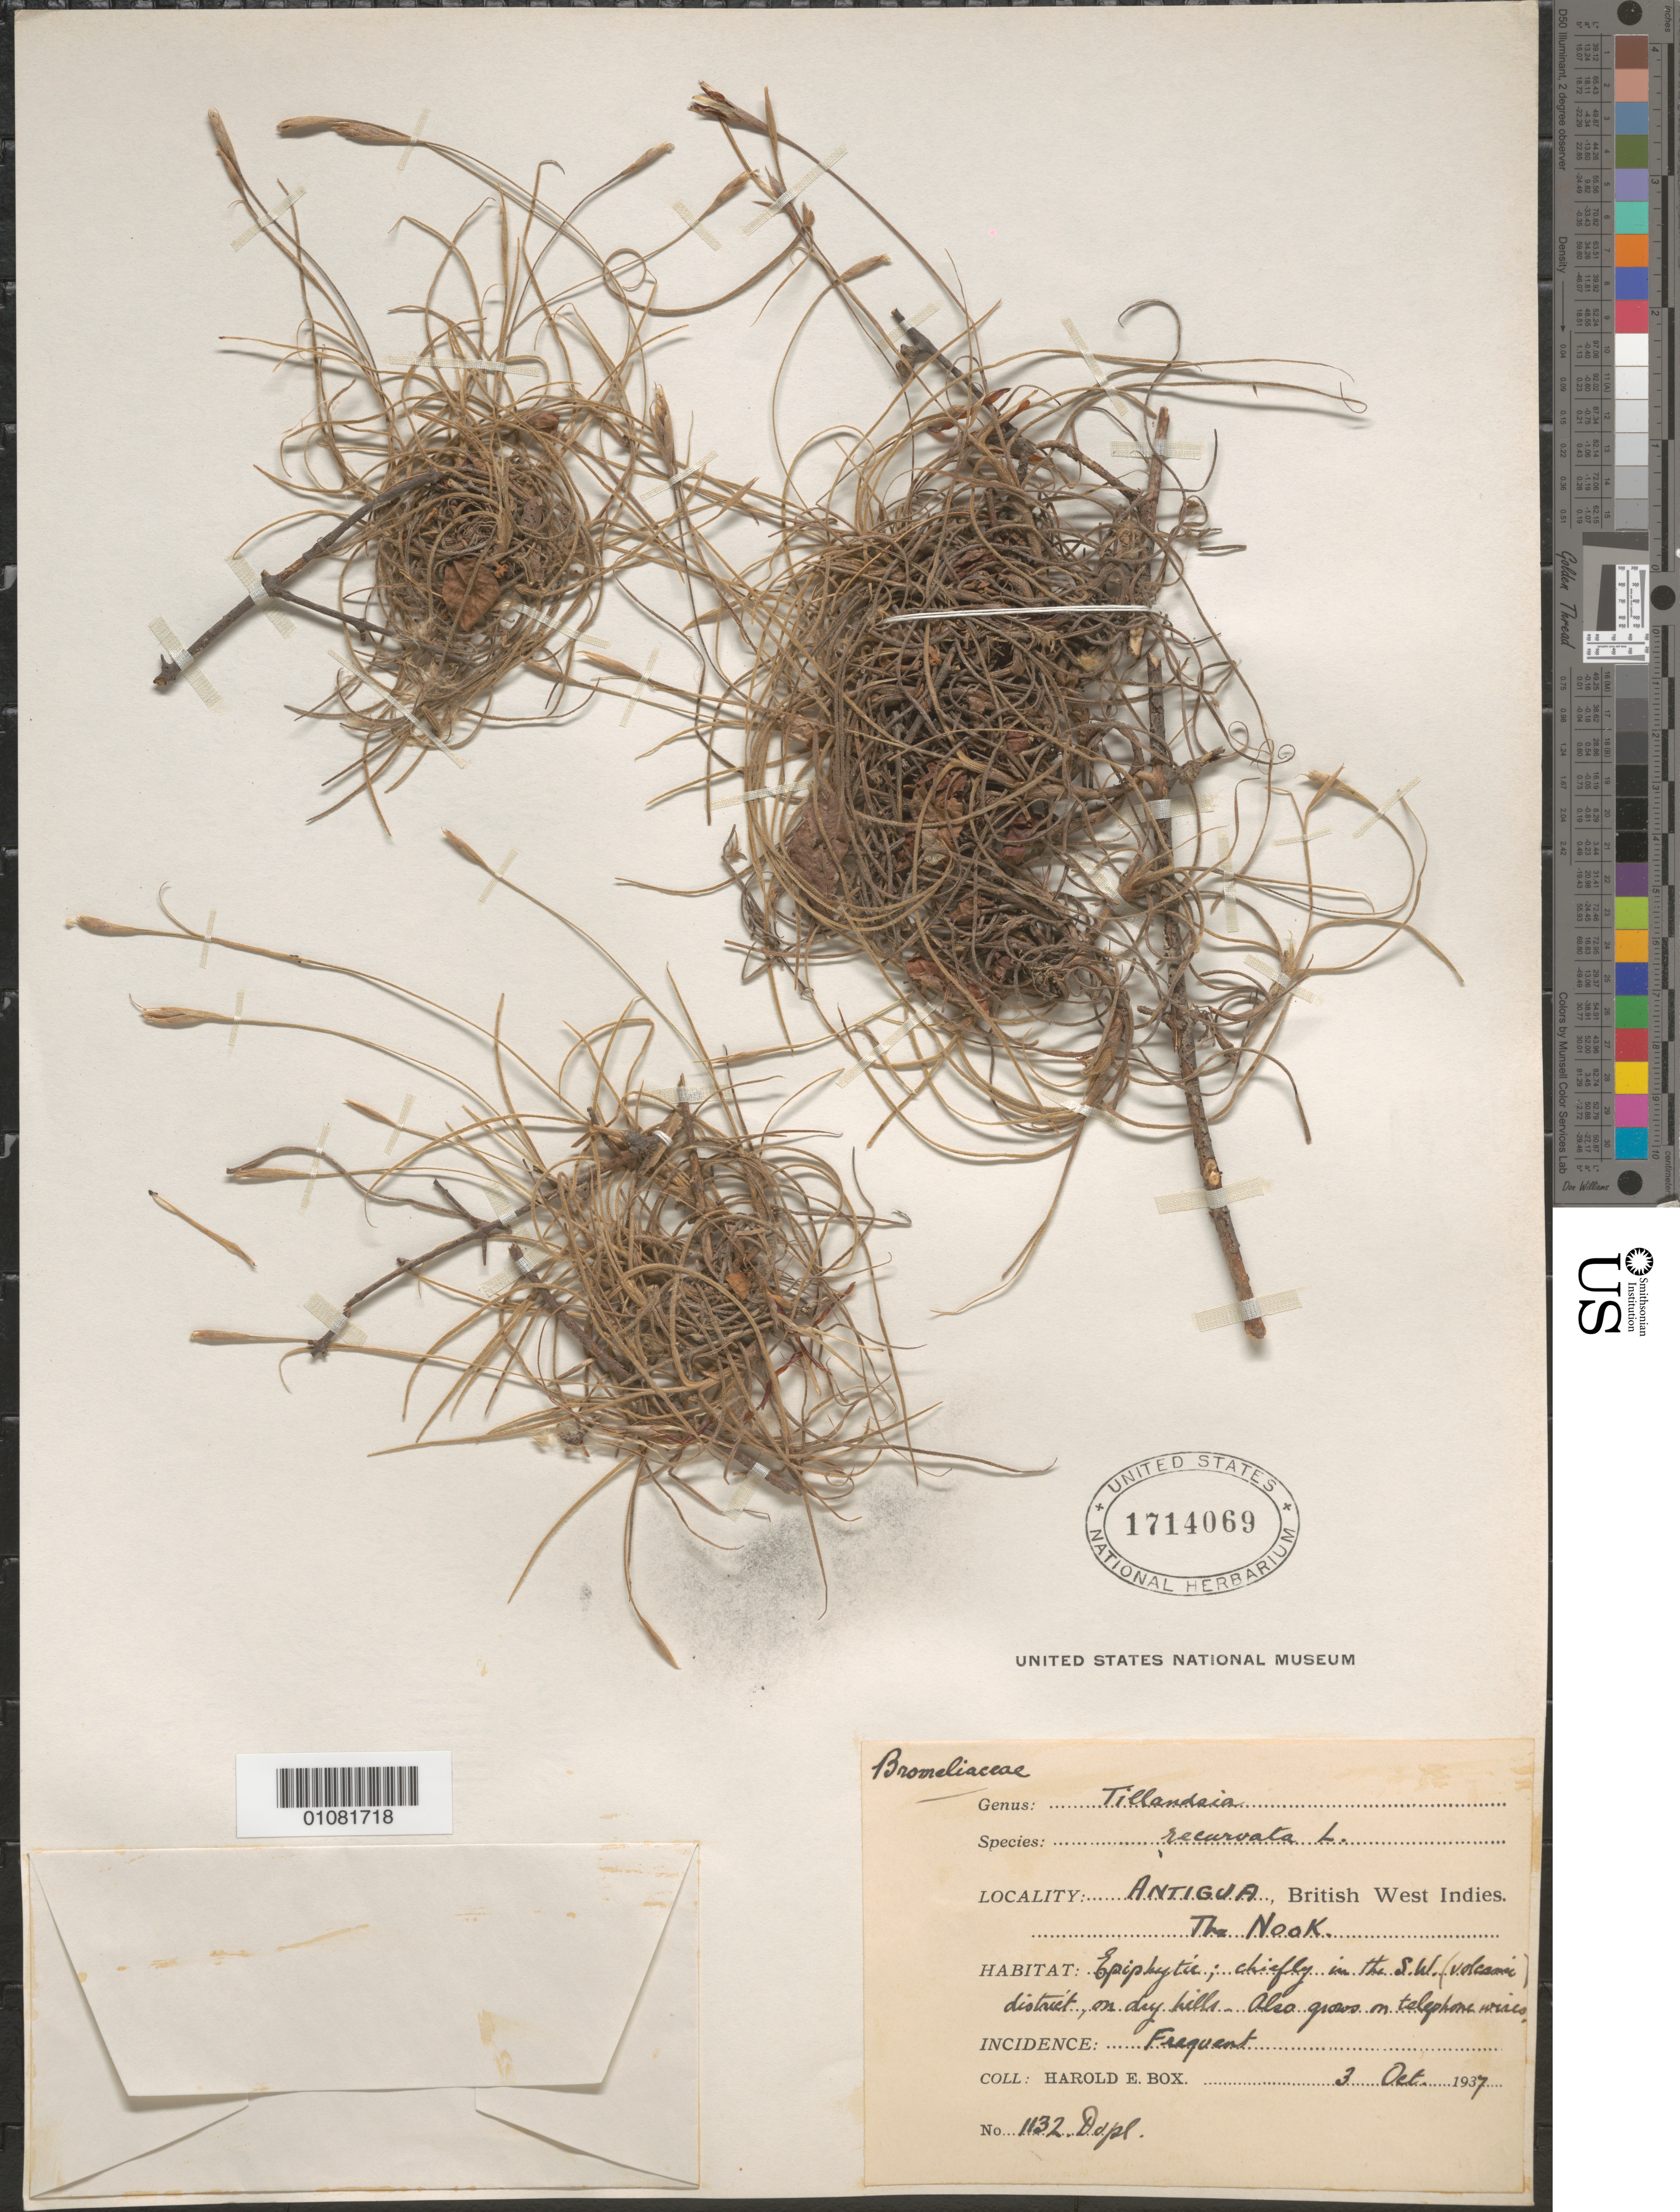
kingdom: Plantae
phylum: Tracheophyta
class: Liliopsida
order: Poales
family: Bromeliaceae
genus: Tillandsia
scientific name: Tillandsia recurvata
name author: L.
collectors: H. E. Box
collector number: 1132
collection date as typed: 03 Oct 1937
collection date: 1937-10-03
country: Antigua and Barbuda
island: Antigua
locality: The Nook, SW (volcanic) district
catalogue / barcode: US 1714069